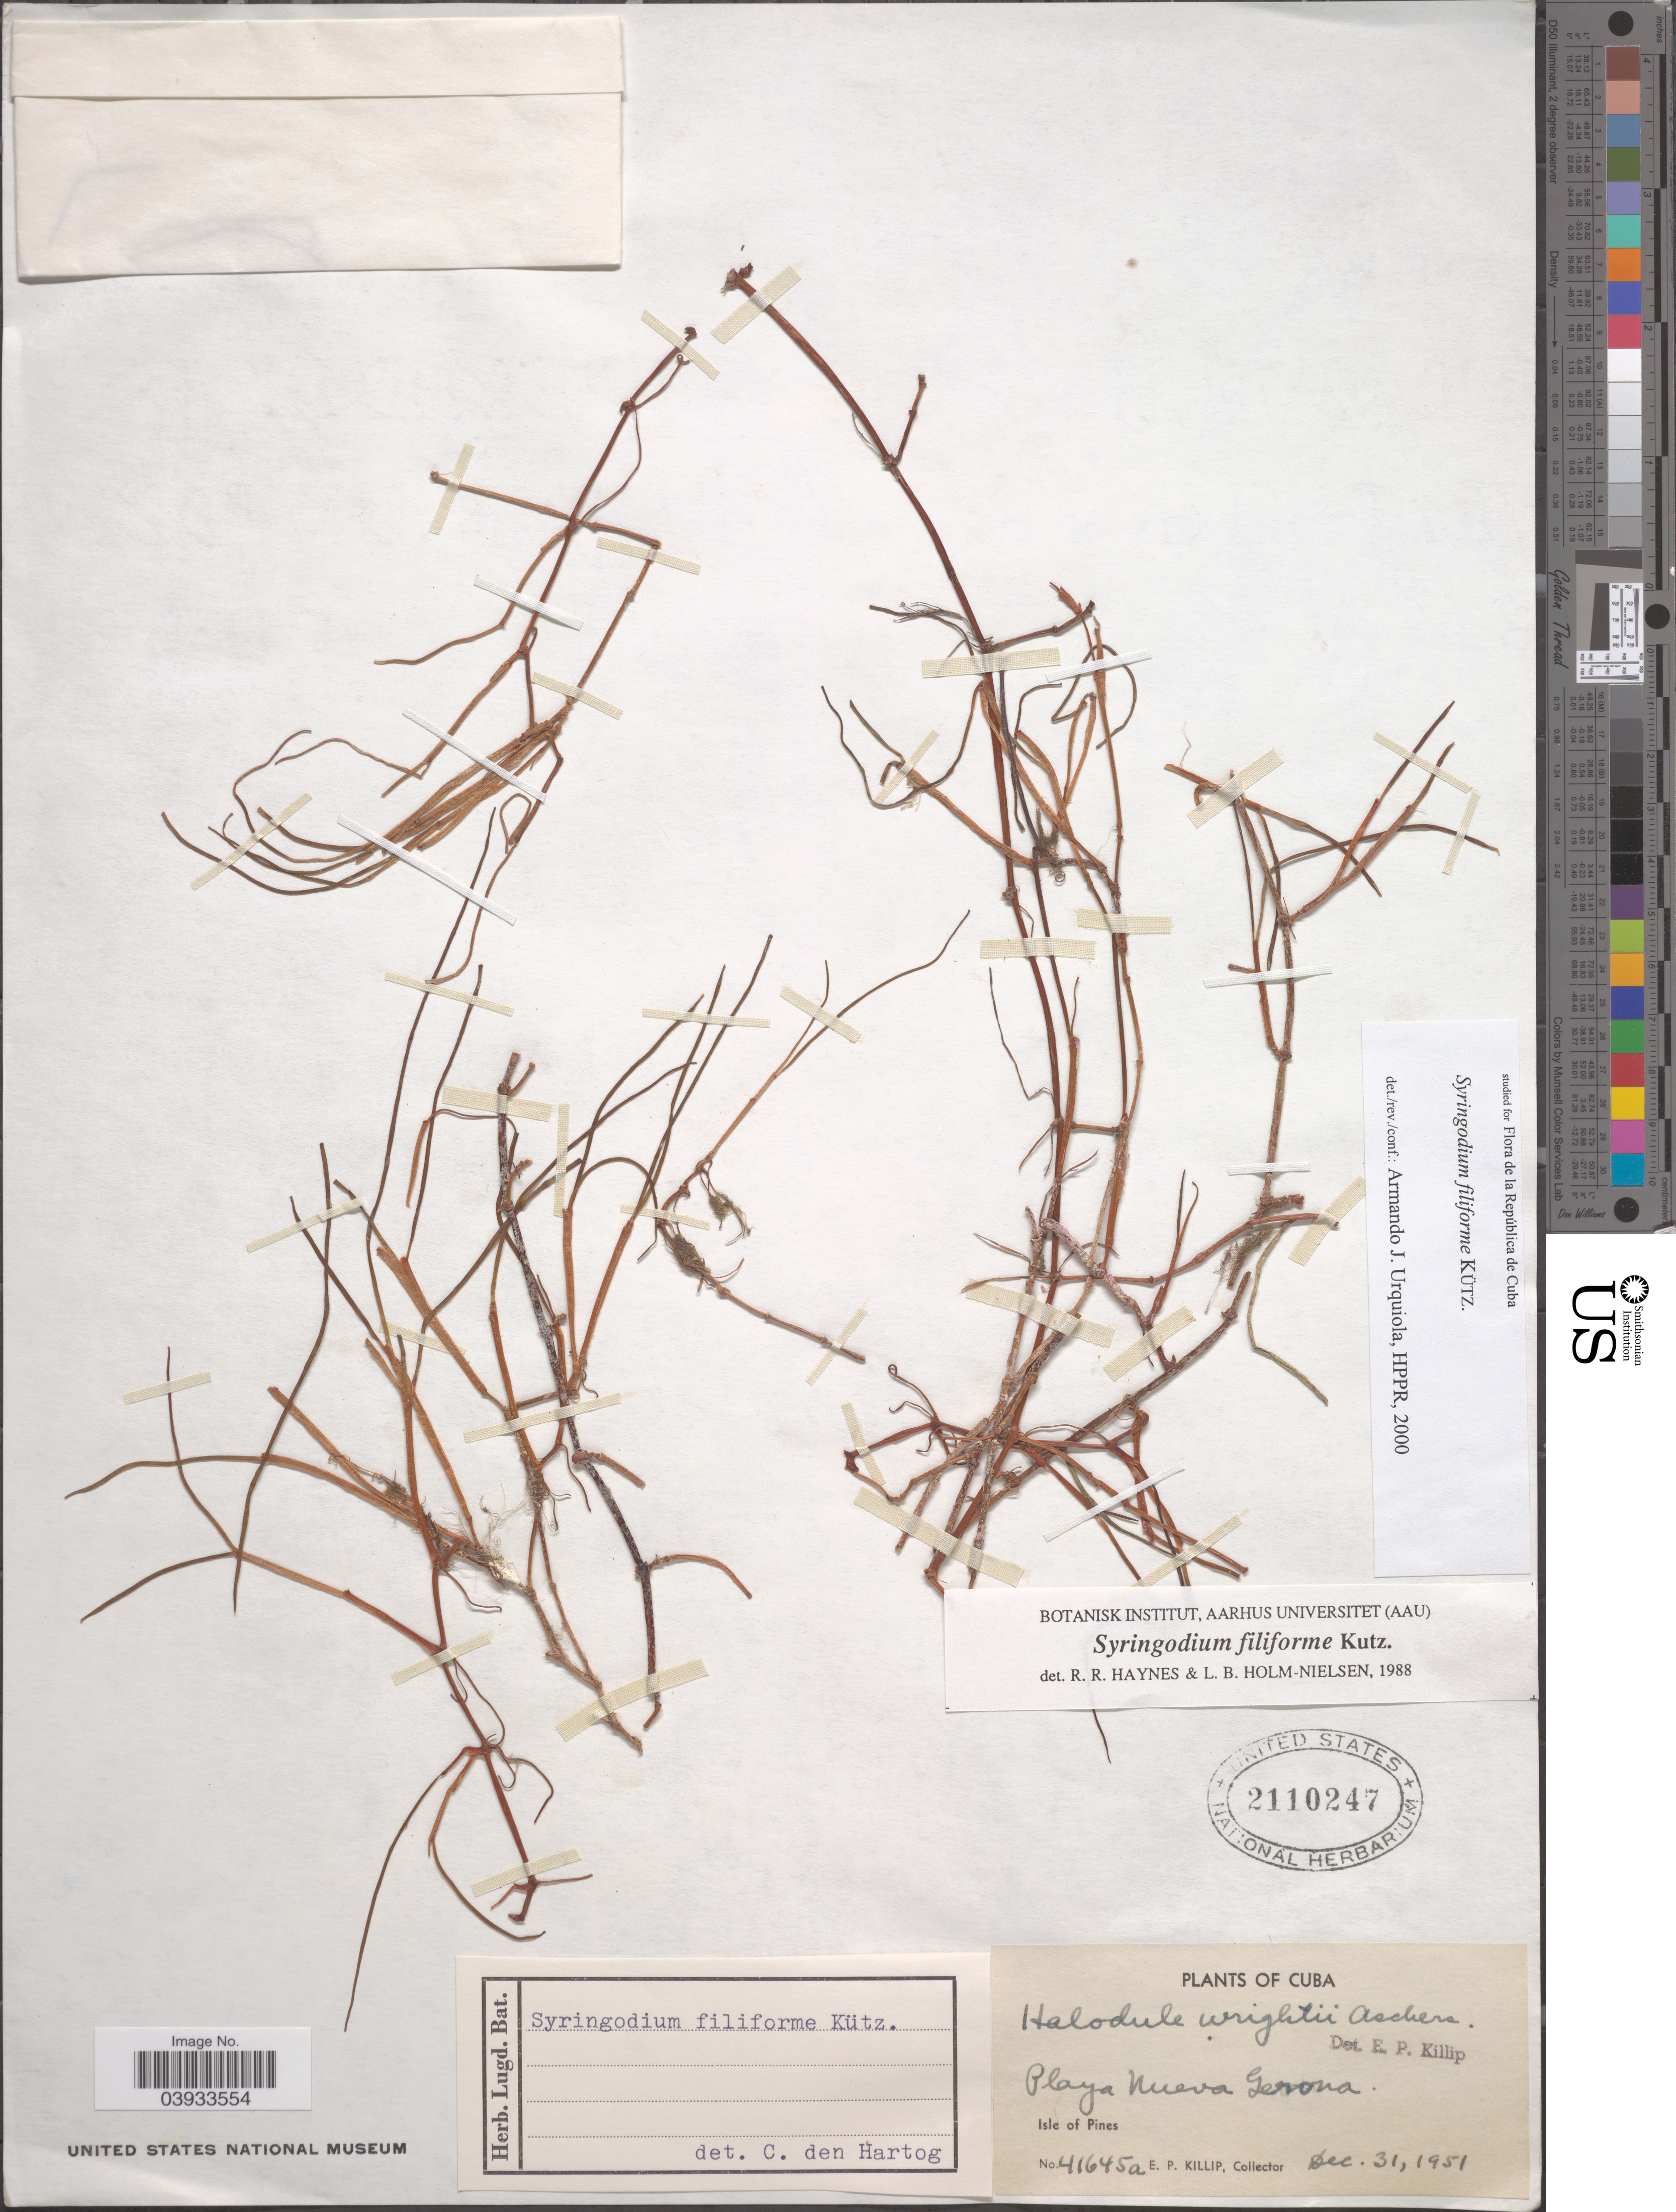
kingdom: Plantae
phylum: Tracheophyta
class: Liliopsida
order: Alismatales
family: Cymodoceaceae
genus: Syringodium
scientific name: Syringodium filiforme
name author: Kütz.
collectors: E. P. Killip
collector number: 41645a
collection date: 1951-12-31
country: Cuba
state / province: Isla de la Juventud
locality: Playa Nueva Gerona. Isle of Pines.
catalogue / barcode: US 2110247